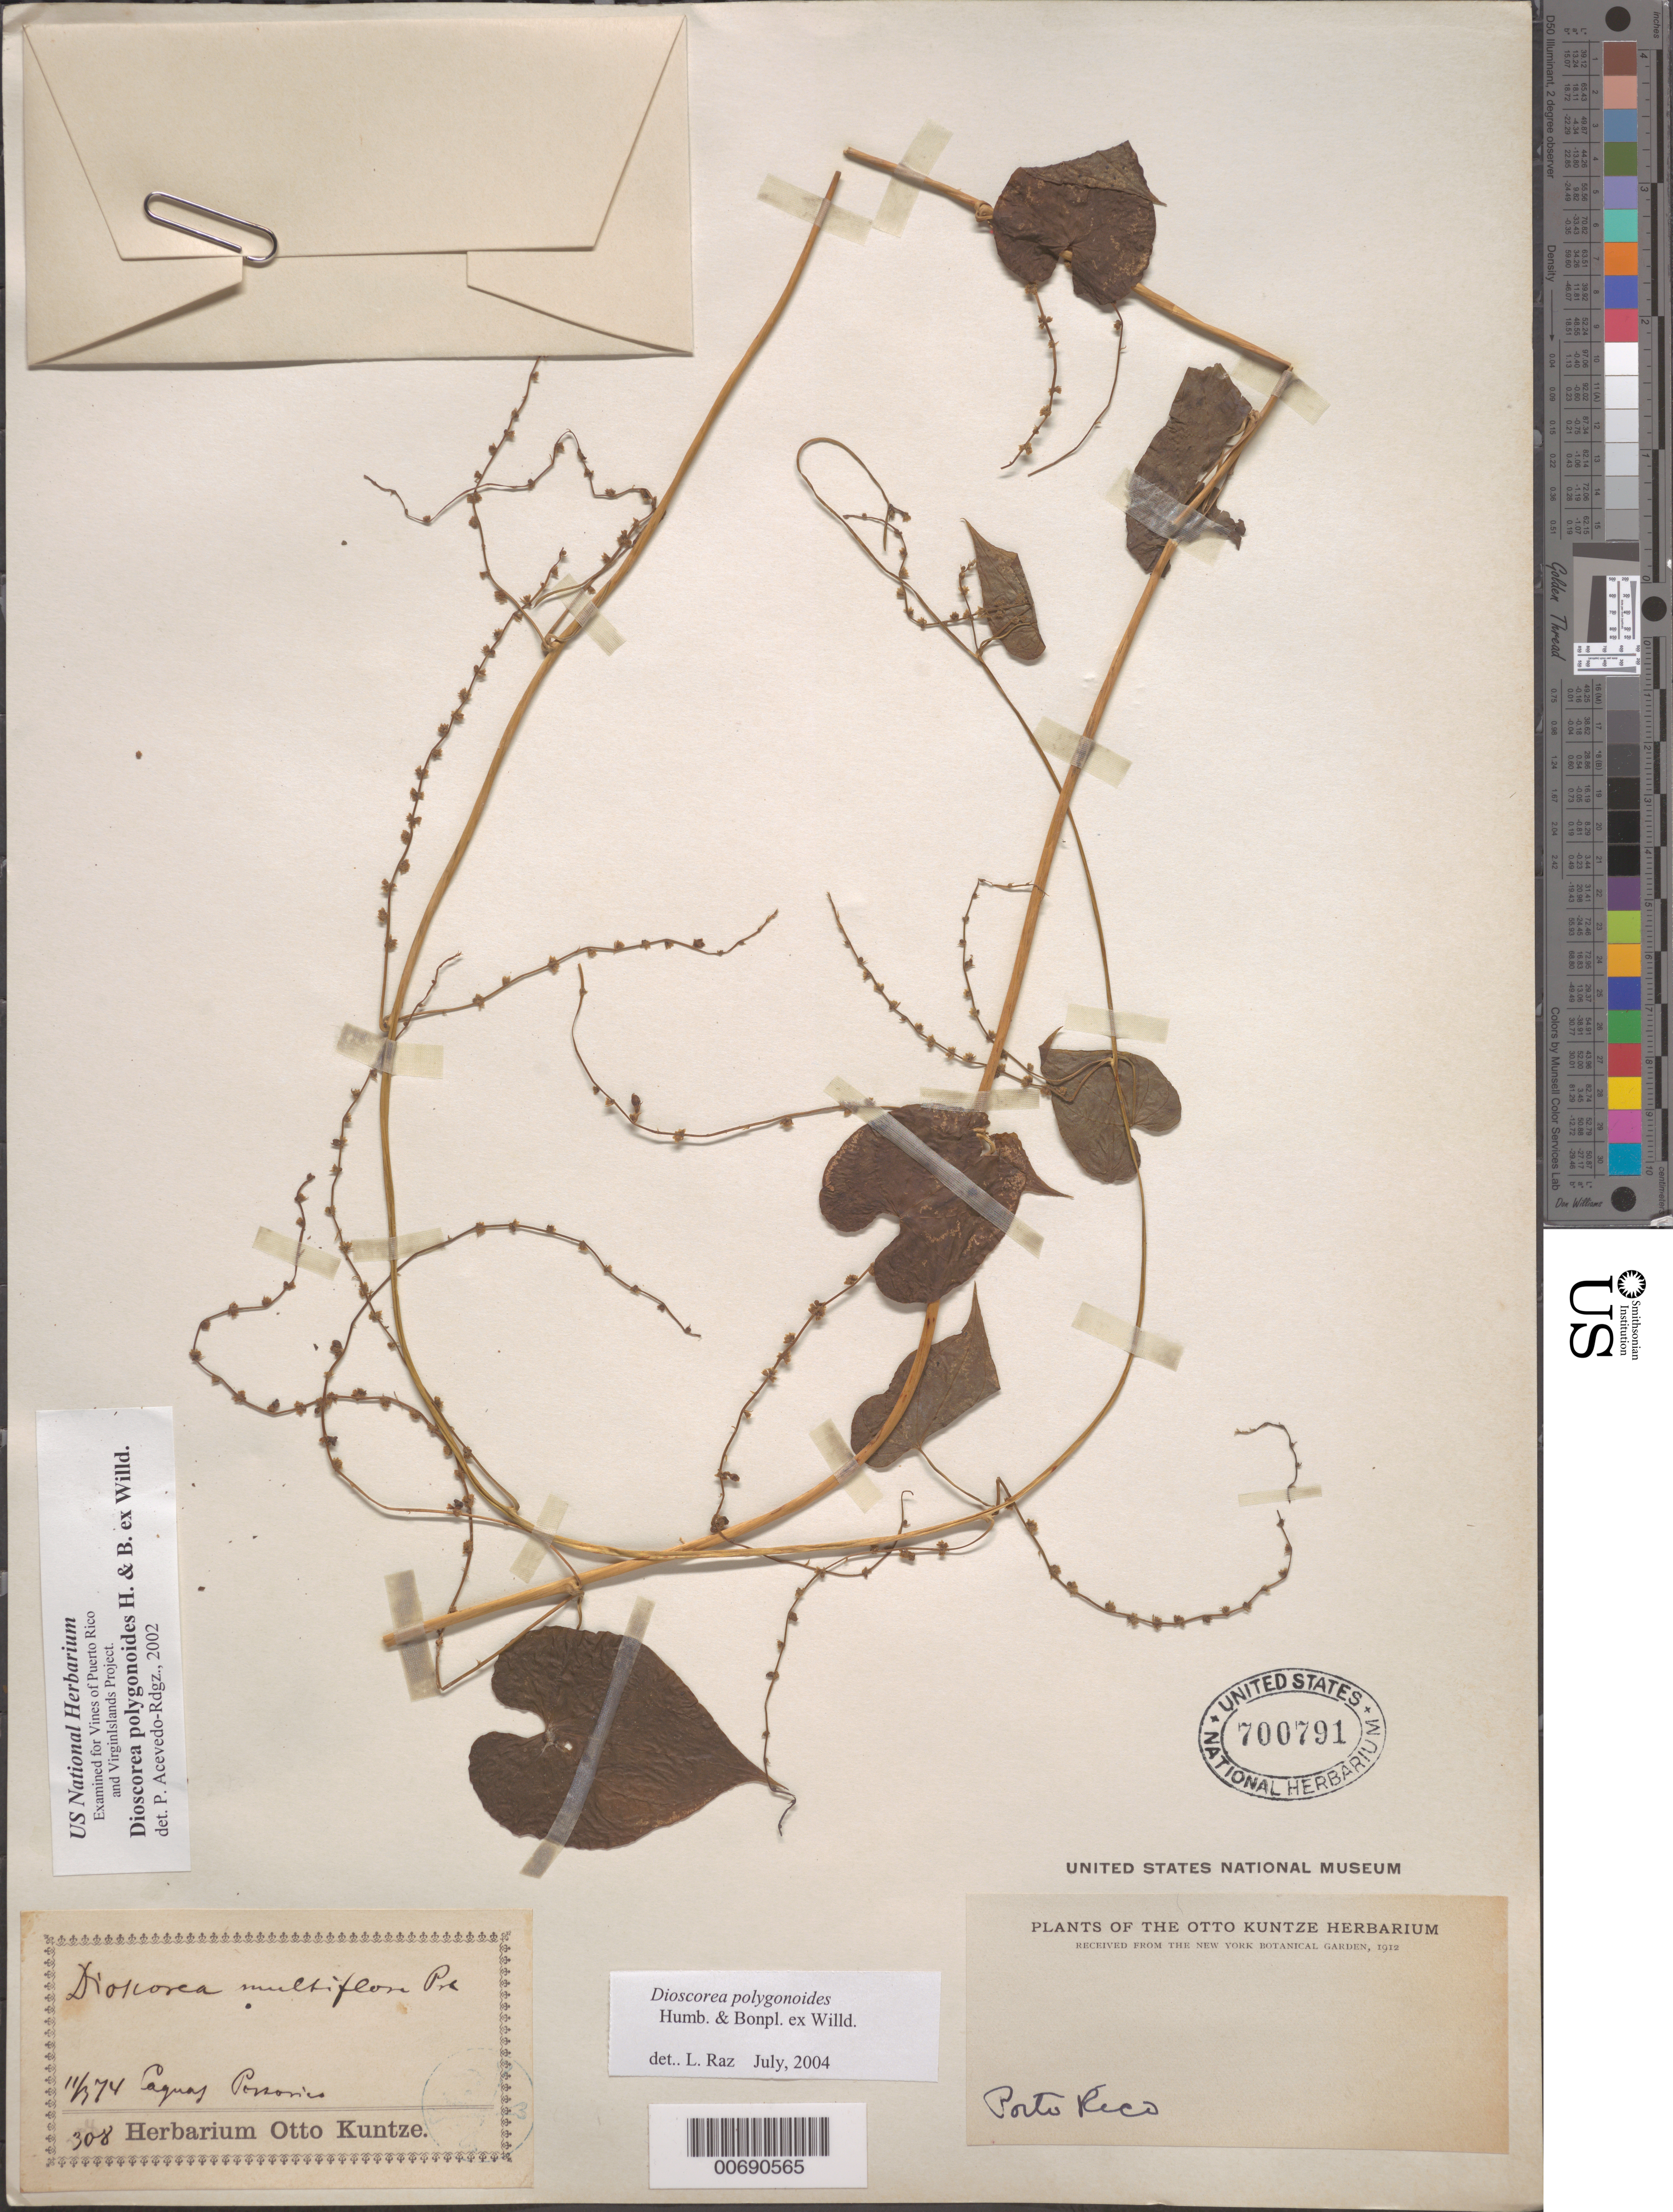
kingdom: Plantae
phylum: Tracheophyta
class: Liliopsida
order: Dioscoreales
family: Dioscoreaceae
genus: Dioscorea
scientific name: Dioscorea polygonoides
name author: Humb. & Bonpl. ex Willd.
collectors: ex herb. Otto Kuntze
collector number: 308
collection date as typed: Transcribed d/m/y: 11/3/74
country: Puerto Rico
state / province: Caguas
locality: Caguas. Porto Rico.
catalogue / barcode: US 700791